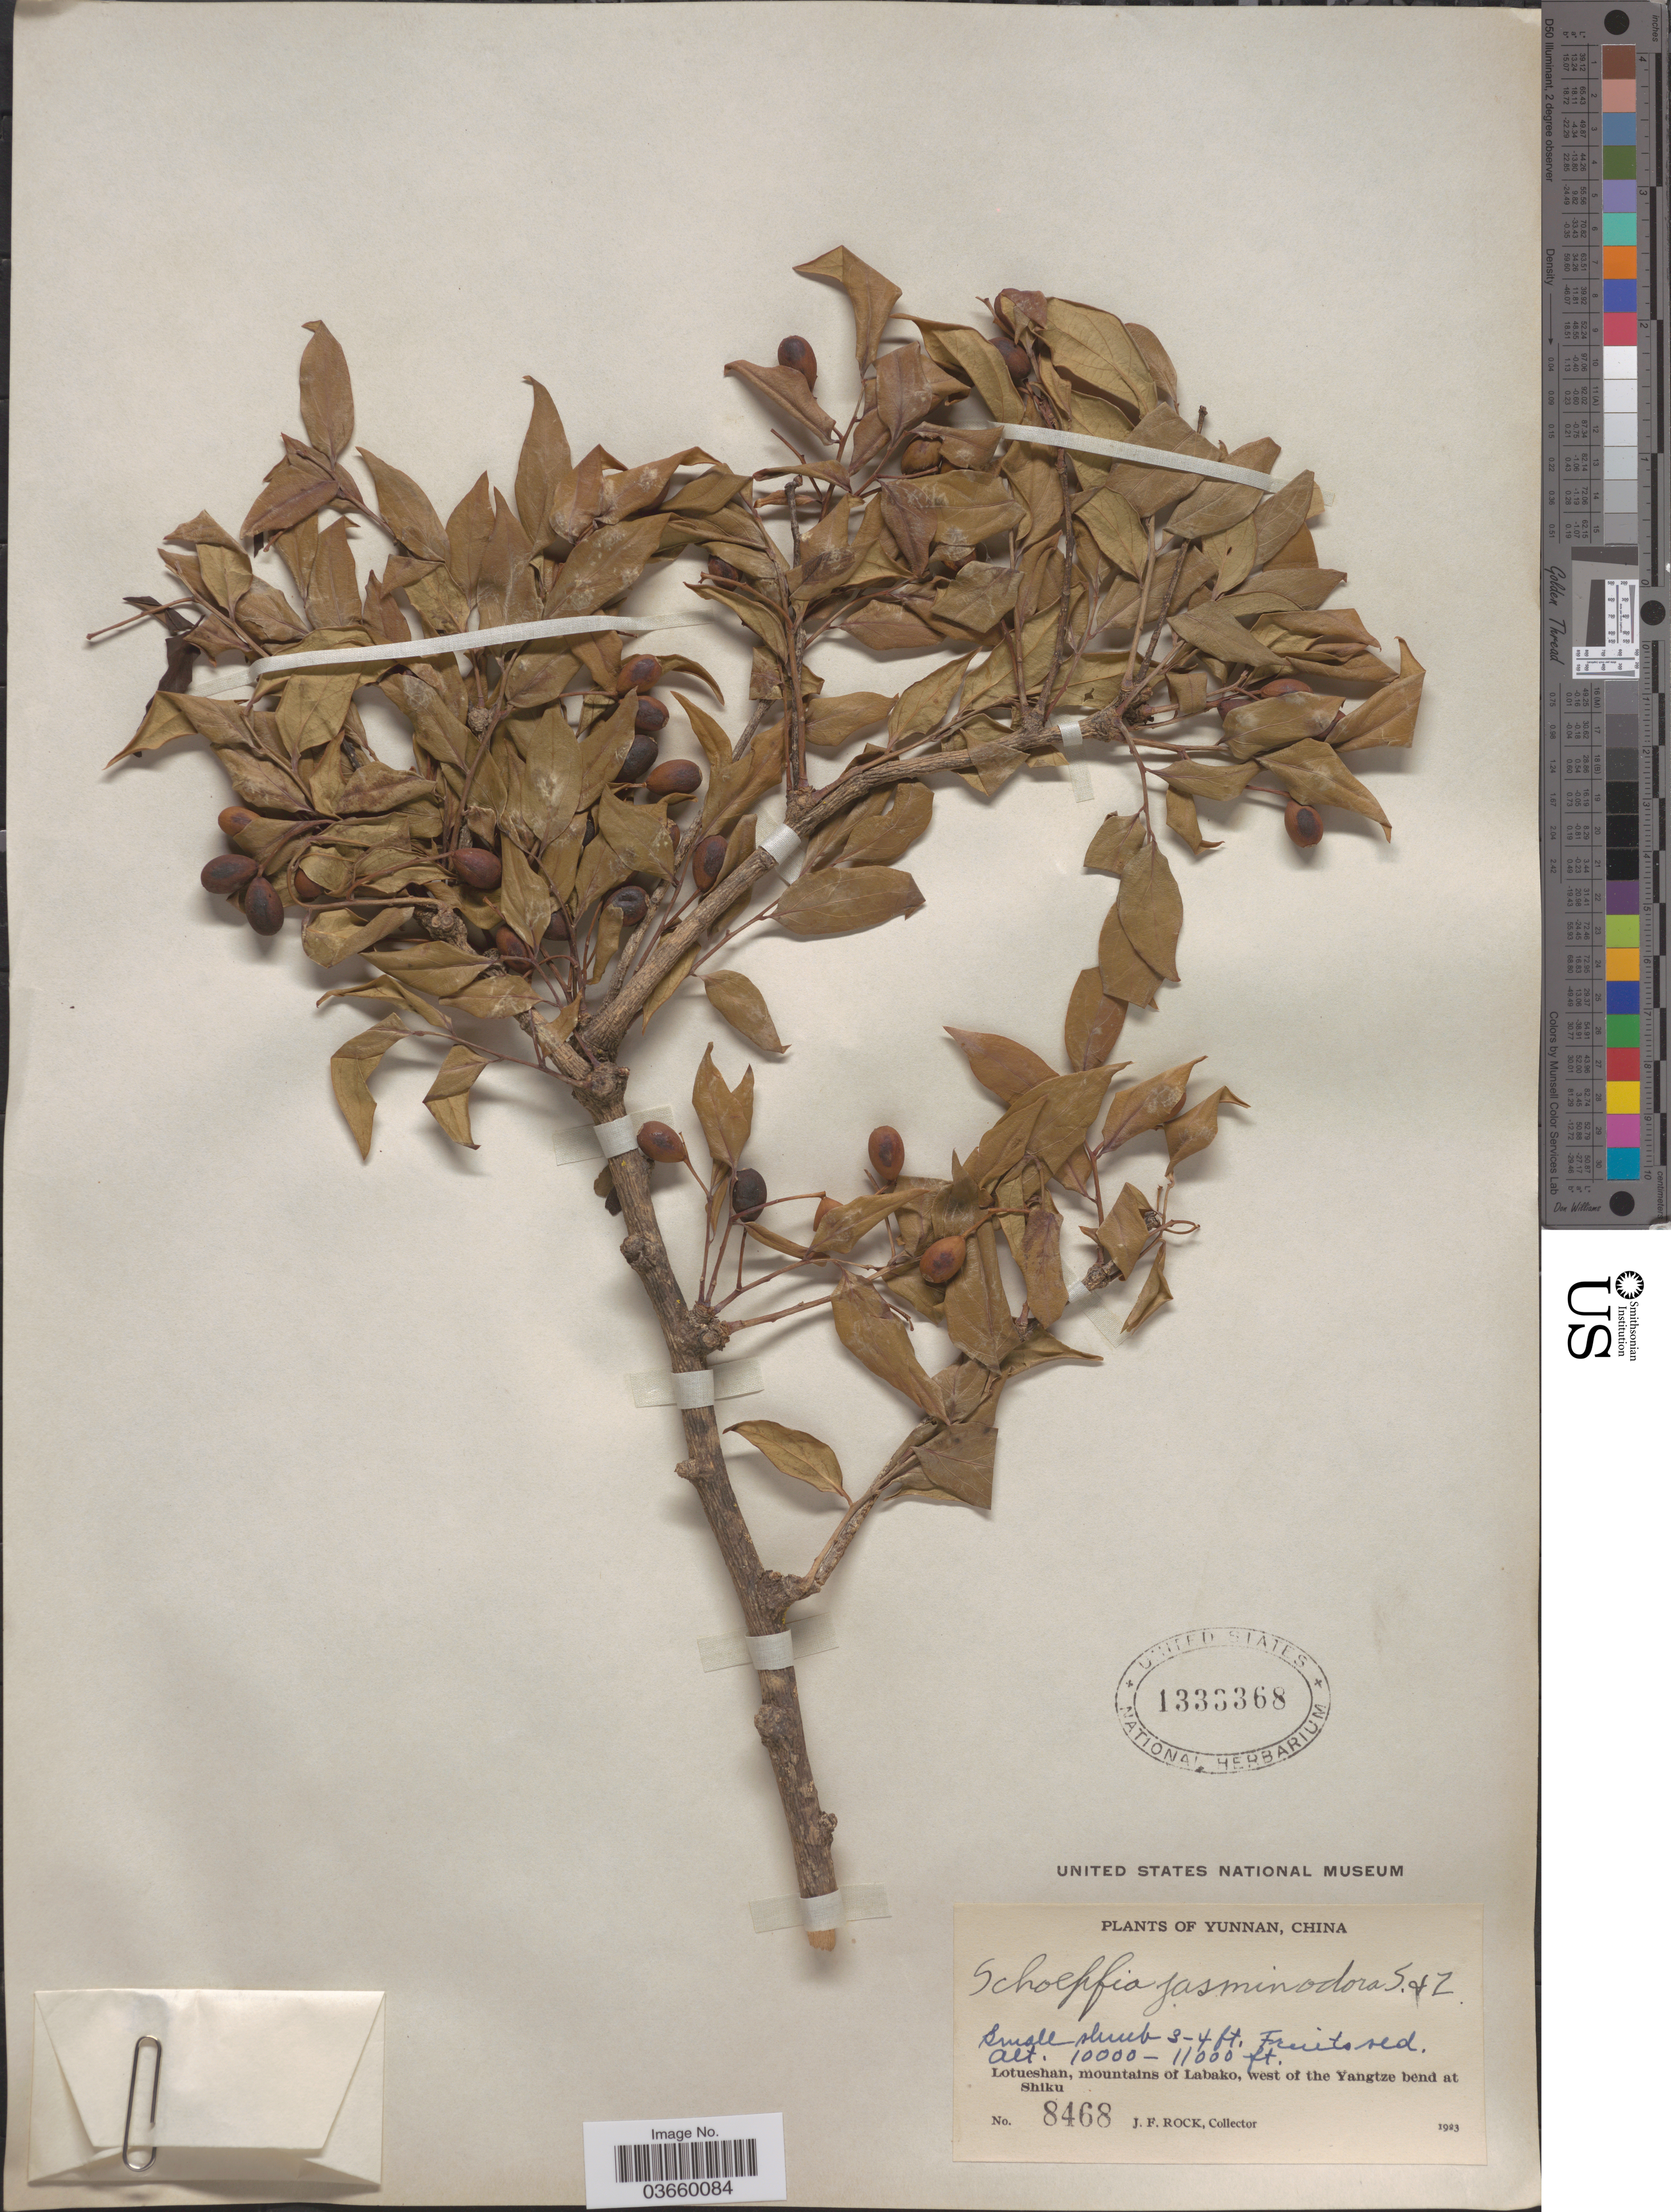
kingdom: Plantae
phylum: Tracheophyta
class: Magnoliopsida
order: Santalales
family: Schoepfiaceae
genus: Schoepfia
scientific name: Schoepfia jasminodora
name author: Zucc. & Siebold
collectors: J. Rock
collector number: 8468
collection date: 1923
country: China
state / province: Yunnan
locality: Lotueshan, mountains of Labako, west of the Yangtze bend at Shiku.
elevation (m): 305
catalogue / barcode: US 1333368